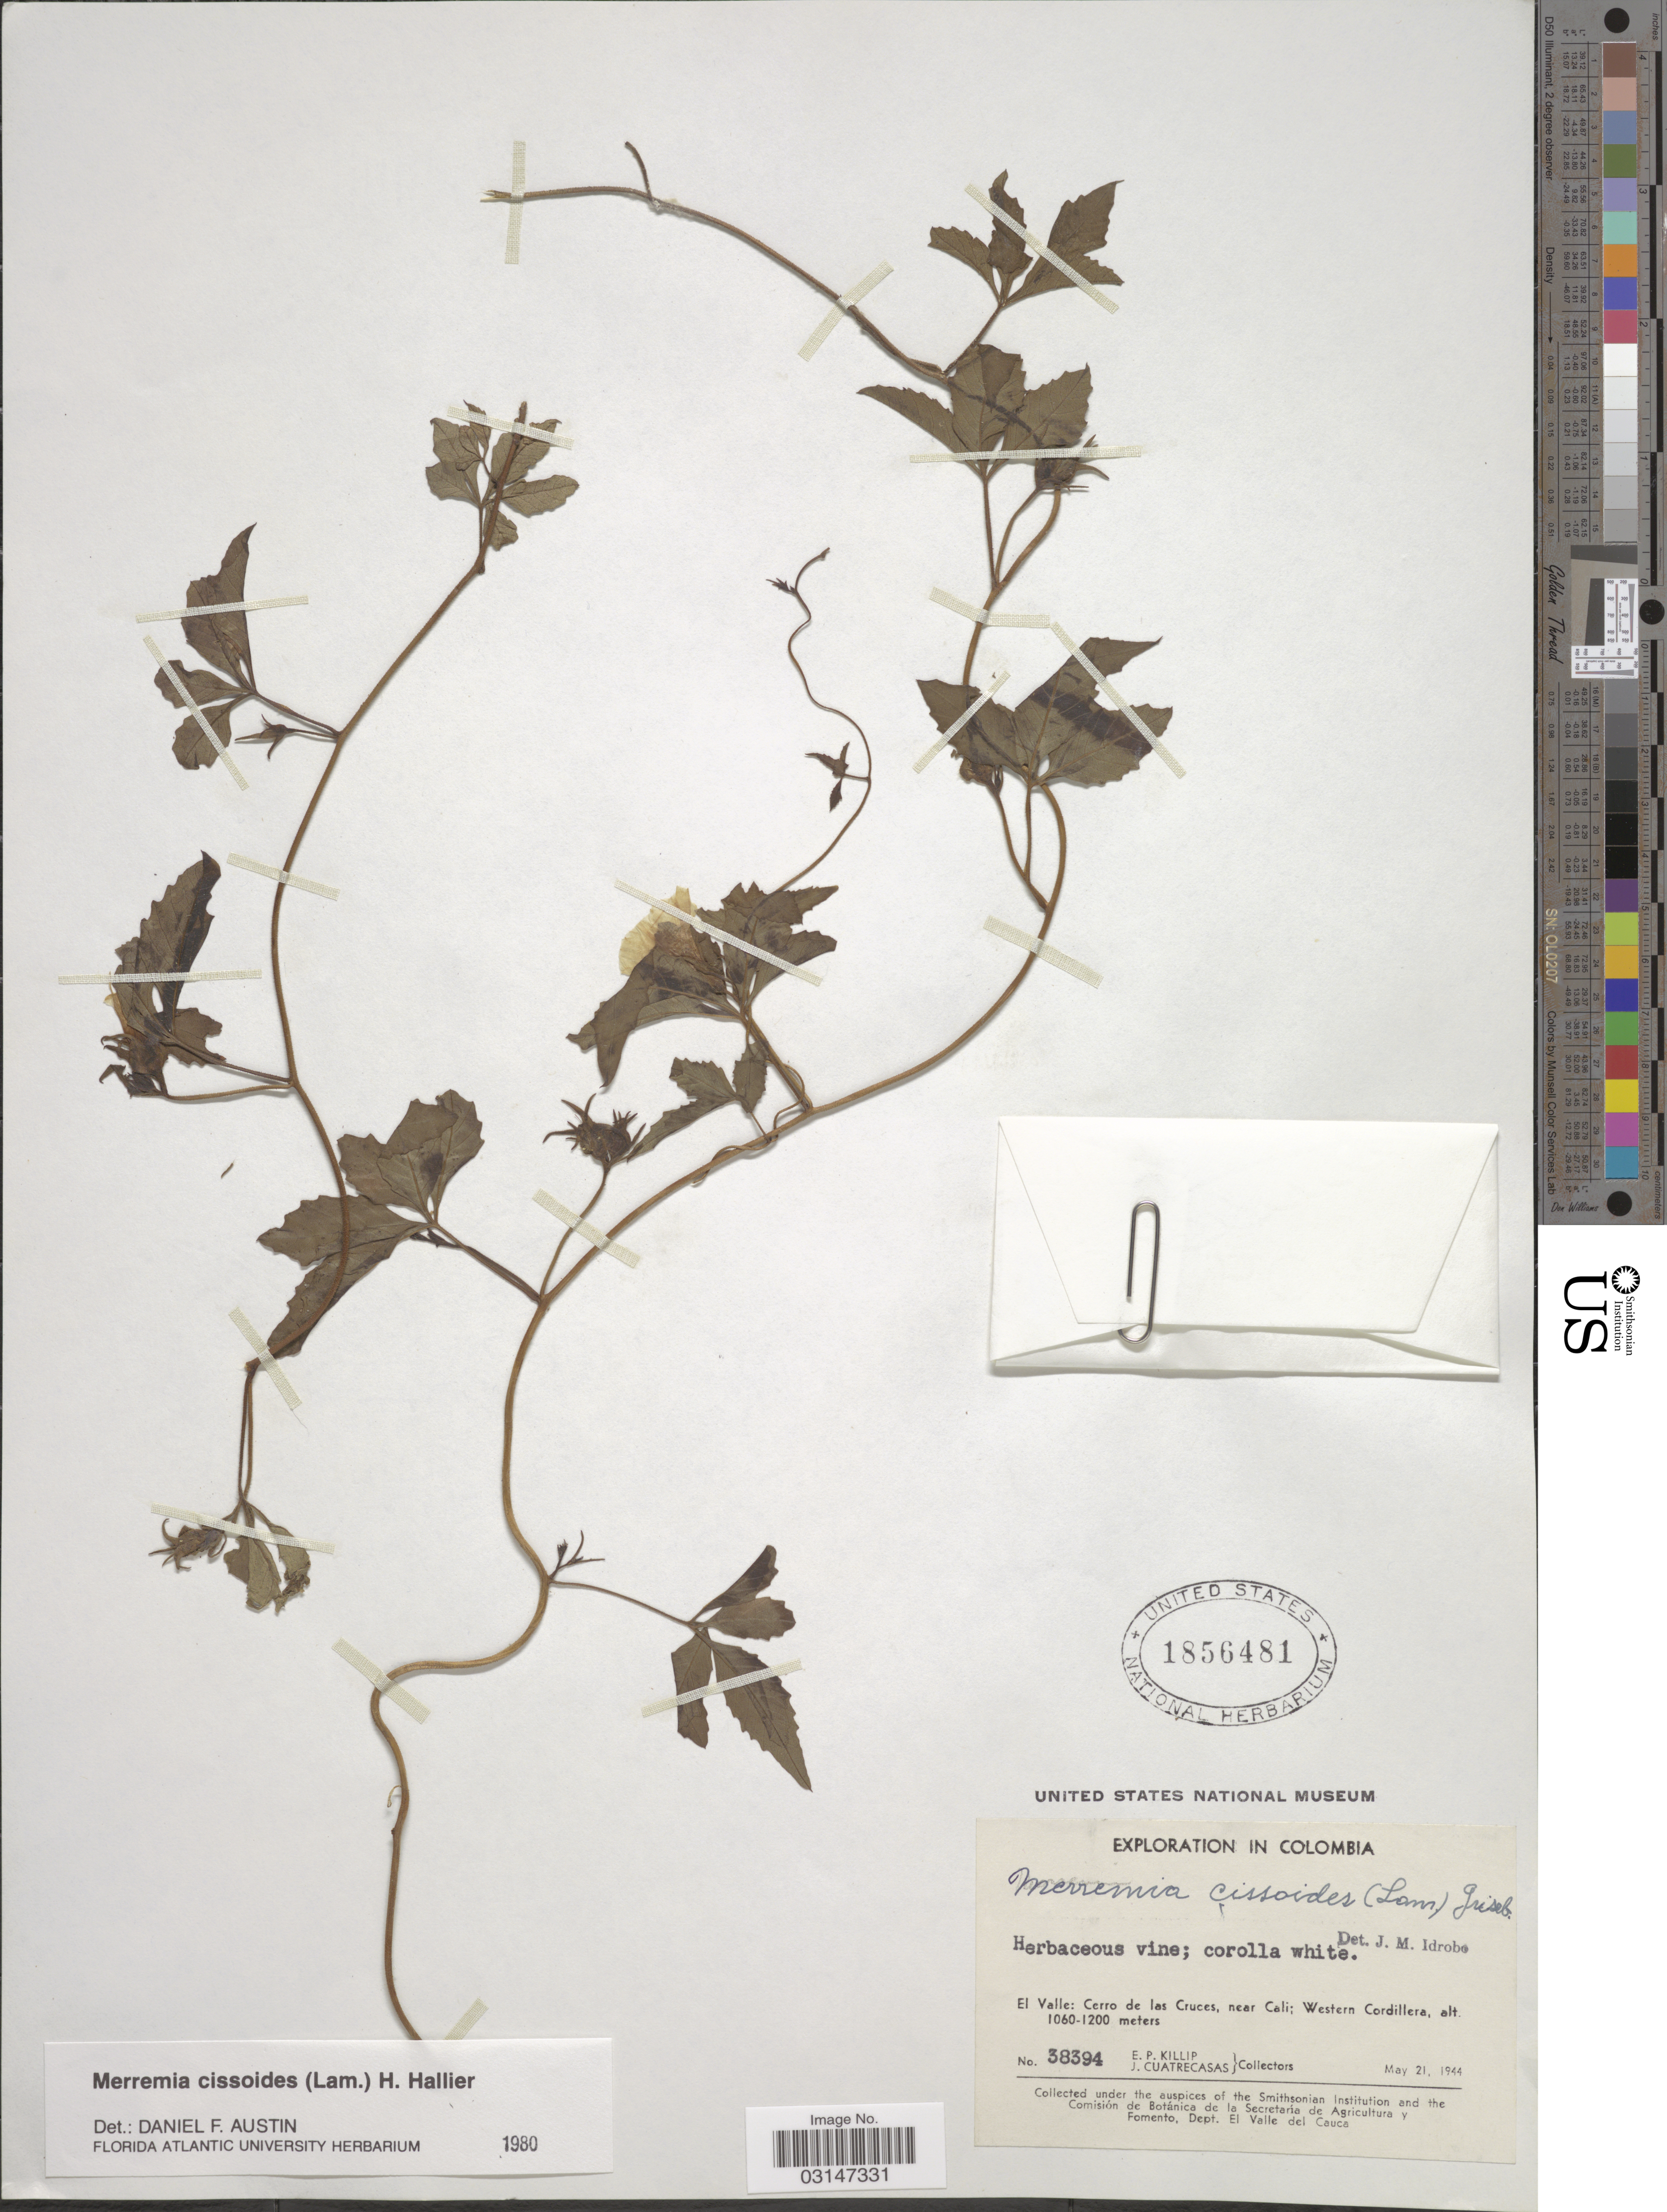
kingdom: Plantae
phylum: Tracheophyta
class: Magnoliopsida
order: Solanales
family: Convolvulaceae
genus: Distimake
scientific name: Distimake cissoides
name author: (Lam.) A. R. Simões & Staples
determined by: Strong, Mark T., (BOT), Smithsonian Institution - National Museum of Natural History (UNITED STATES)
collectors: E. P. Killip & J. Cuatrecasas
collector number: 38394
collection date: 1944-05-21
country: Colombia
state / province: Valle del Cauca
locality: El Valle: Cerro de las Cruces, near Cali; Western Cordillera.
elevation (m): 1060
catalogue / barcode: US 1856481